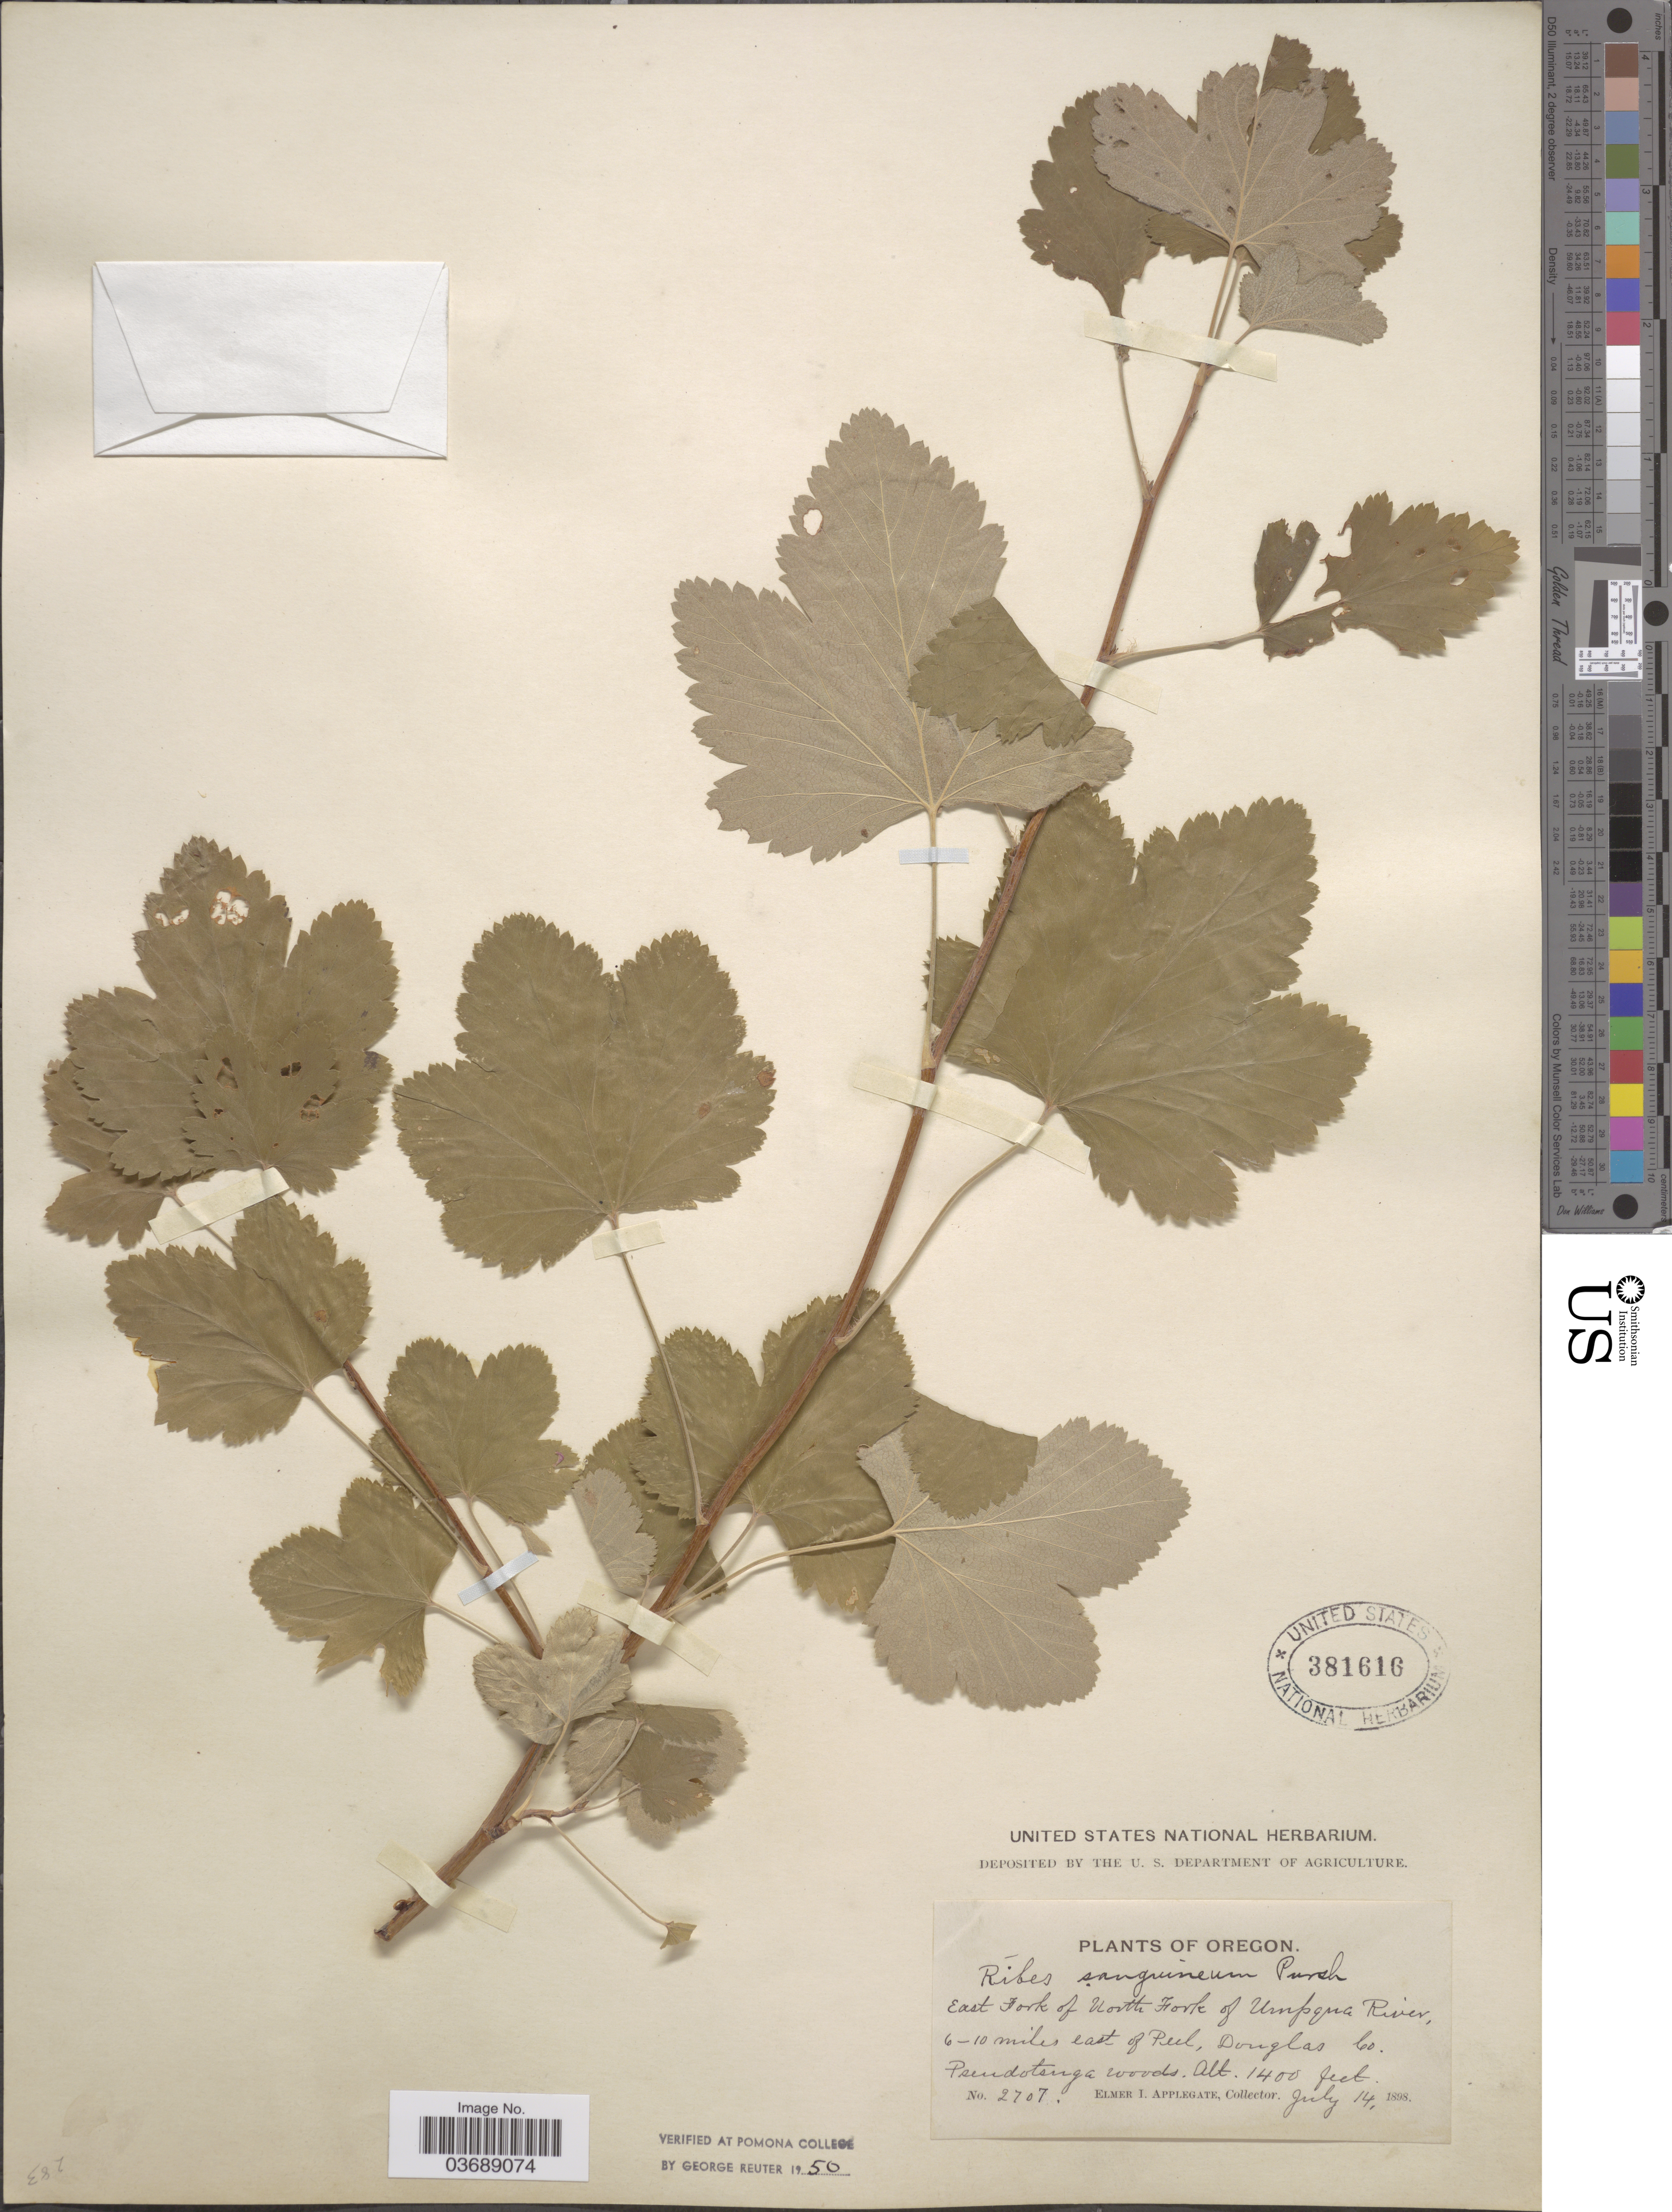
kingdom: Plantae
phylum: Tracheophyta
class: Magnoliopsida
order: Saxifragales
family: Grossulariaceae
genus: Ribes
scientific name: Ribes sanguineum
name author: Pursh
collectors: E. I. Applegate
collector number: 2707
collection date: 1898-07-14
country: United States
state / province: Oregon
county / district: Douglas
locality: East Fork of North Fork of Umpqua River, 6-10 miles east of Peel, Douglas Co.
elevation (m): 427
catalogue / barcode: US 381616